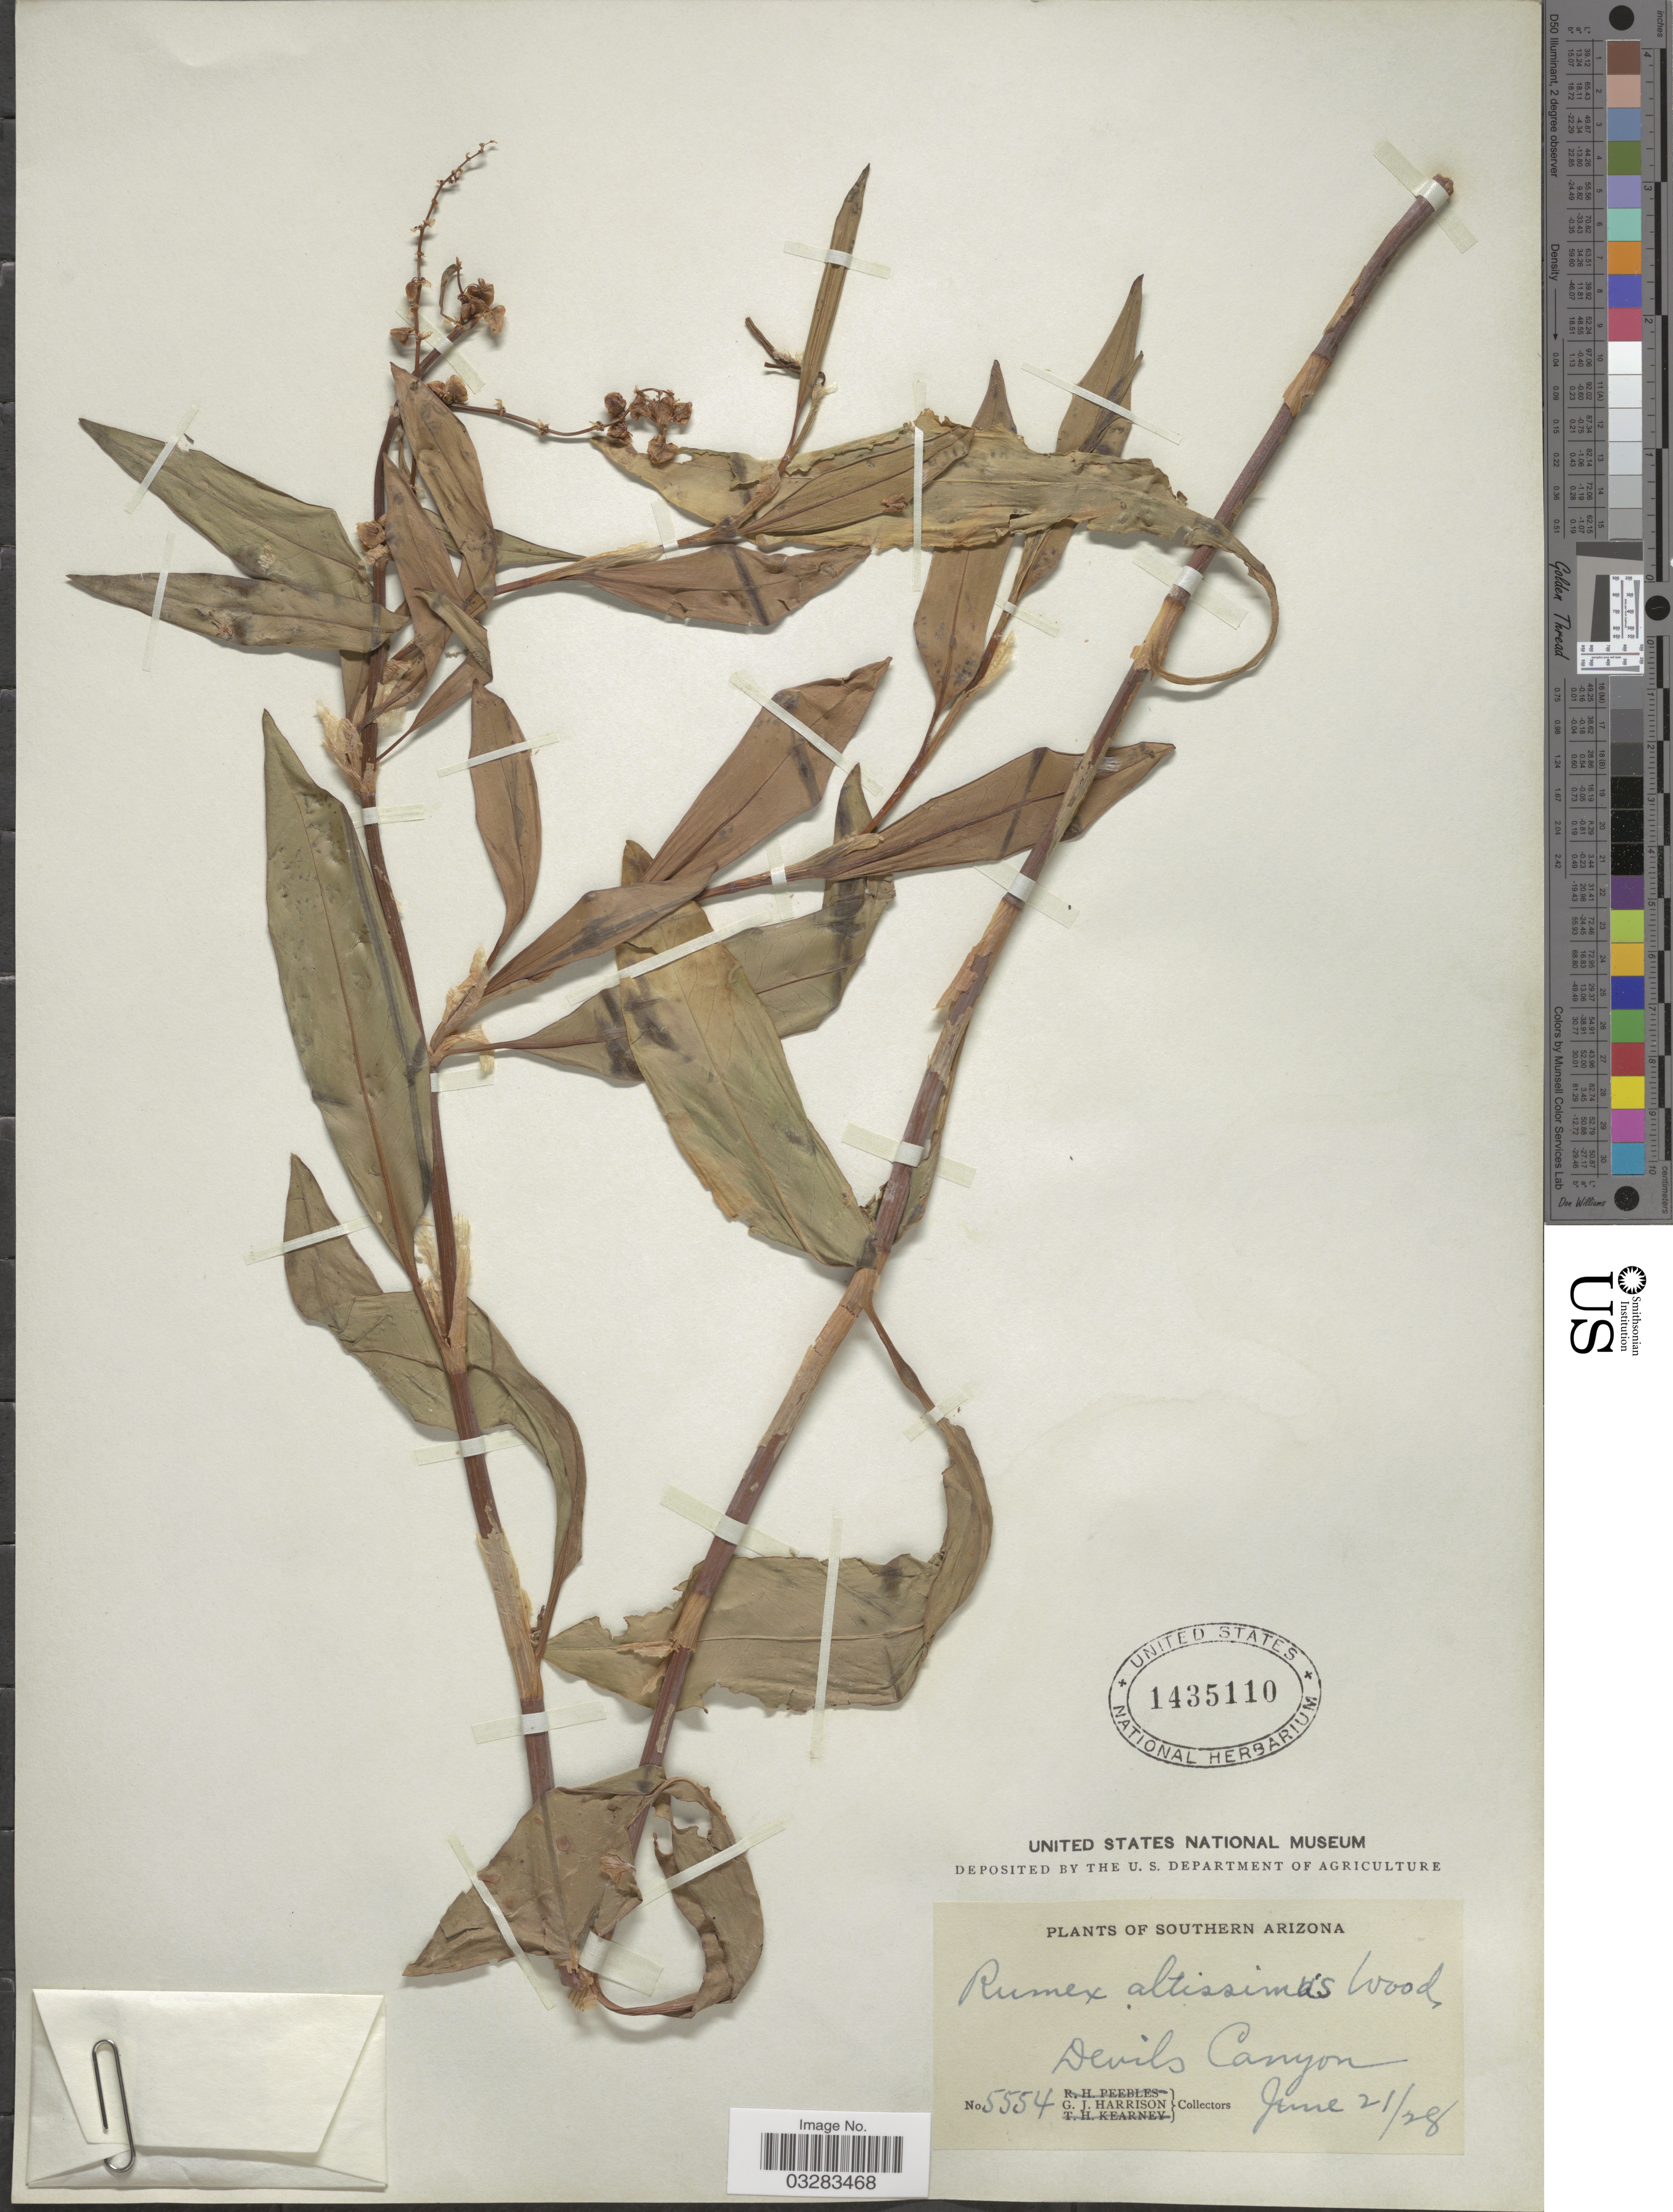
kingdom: Plantae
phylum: Tracheophyta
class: Magnoliopsida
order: Caryophyllales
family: Polygonaceae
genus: Rumex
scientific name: Rumex altissimus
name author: Alph. Wood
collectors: G. J. Harrison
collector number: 5554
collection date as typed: Transcribed d/m/y: 21/6/28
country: United States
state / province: Arizona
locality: Southern Arizona. Devils Canyon.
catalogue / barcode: US 1435110